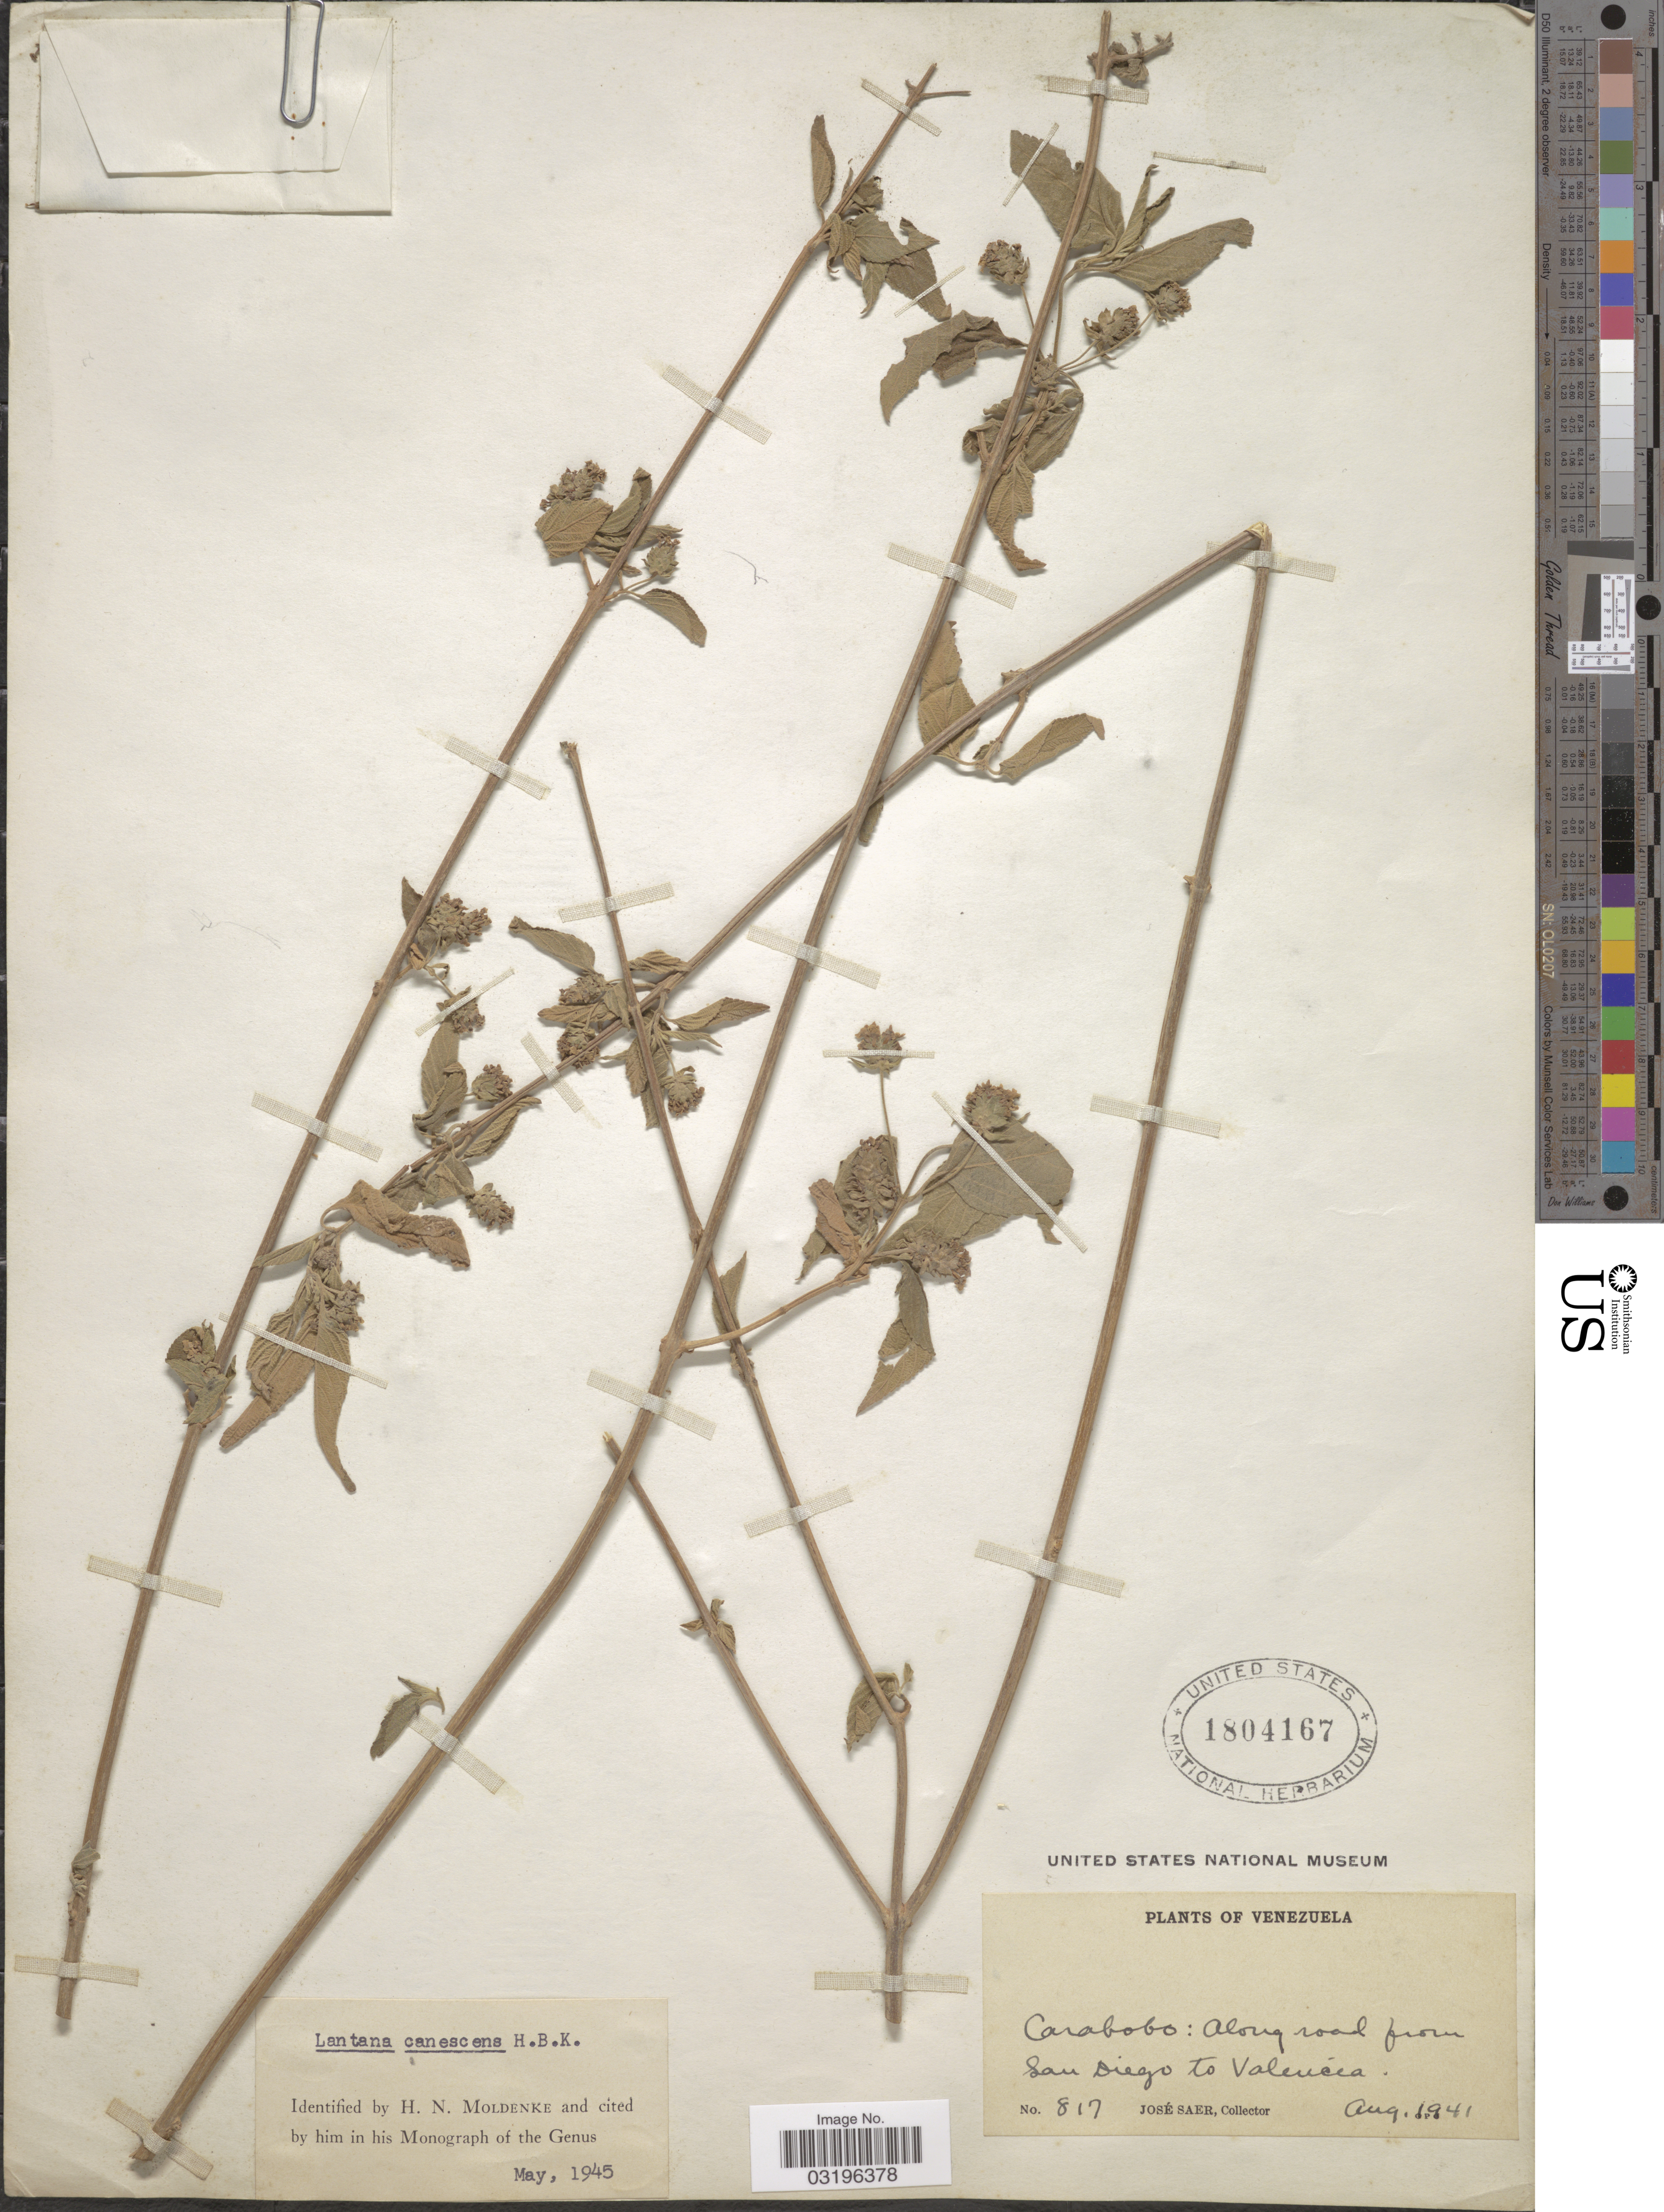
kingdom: Plantae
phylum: Tracheophyta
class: Magnoliopsida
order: Lamiales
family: Verbenaceae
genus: Lantana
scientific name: Lantana canescens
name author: Kunth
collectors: J. Saer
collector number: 817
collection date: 1941-08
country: Venezuela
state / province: Carabobo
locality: Along road from San Diego to Valencia.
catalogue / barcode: US 1804167